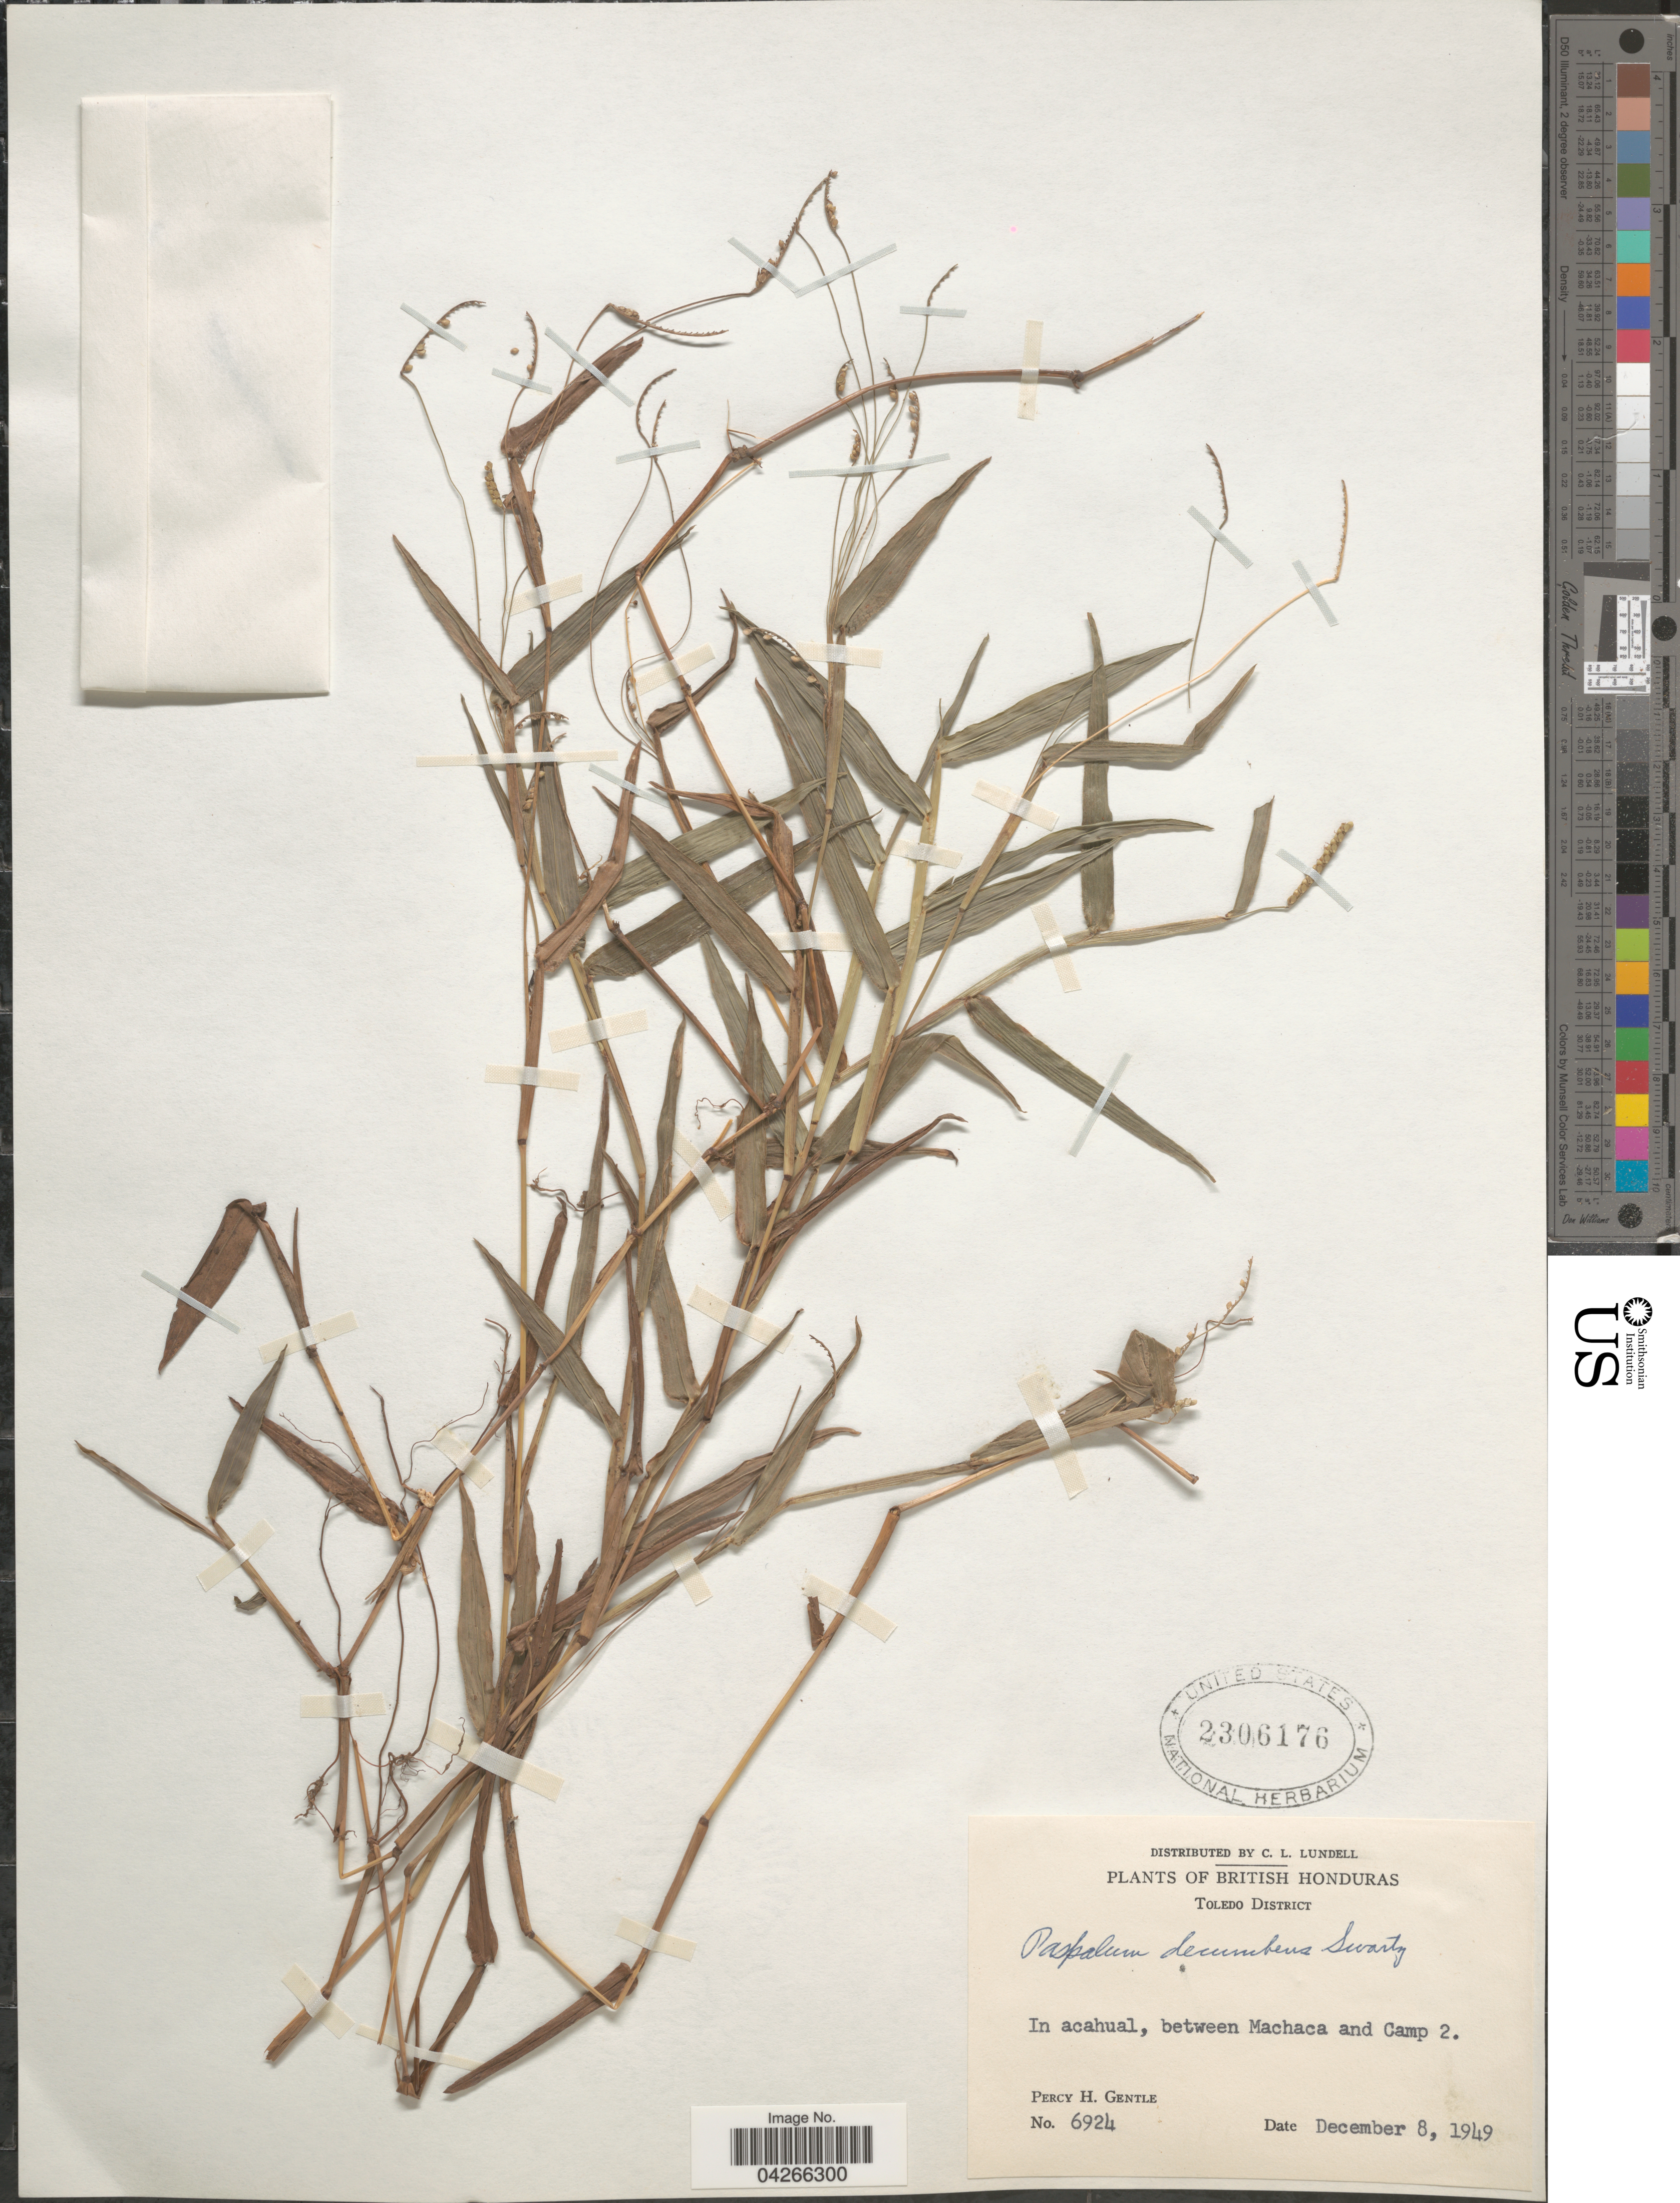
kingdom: Plantae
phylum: Tracheophyta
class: Liliopsida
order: Poales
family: Poaceae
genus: Paspalum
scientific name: Paspalum decumbens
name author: Sw.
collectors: P. H. Gentle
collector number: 6924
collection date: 1949-12-08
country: Belize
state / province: Toledo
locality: British Honduras. Toledo District. In acahual, between Machaca and Camp 2.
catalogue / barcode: US 2306176